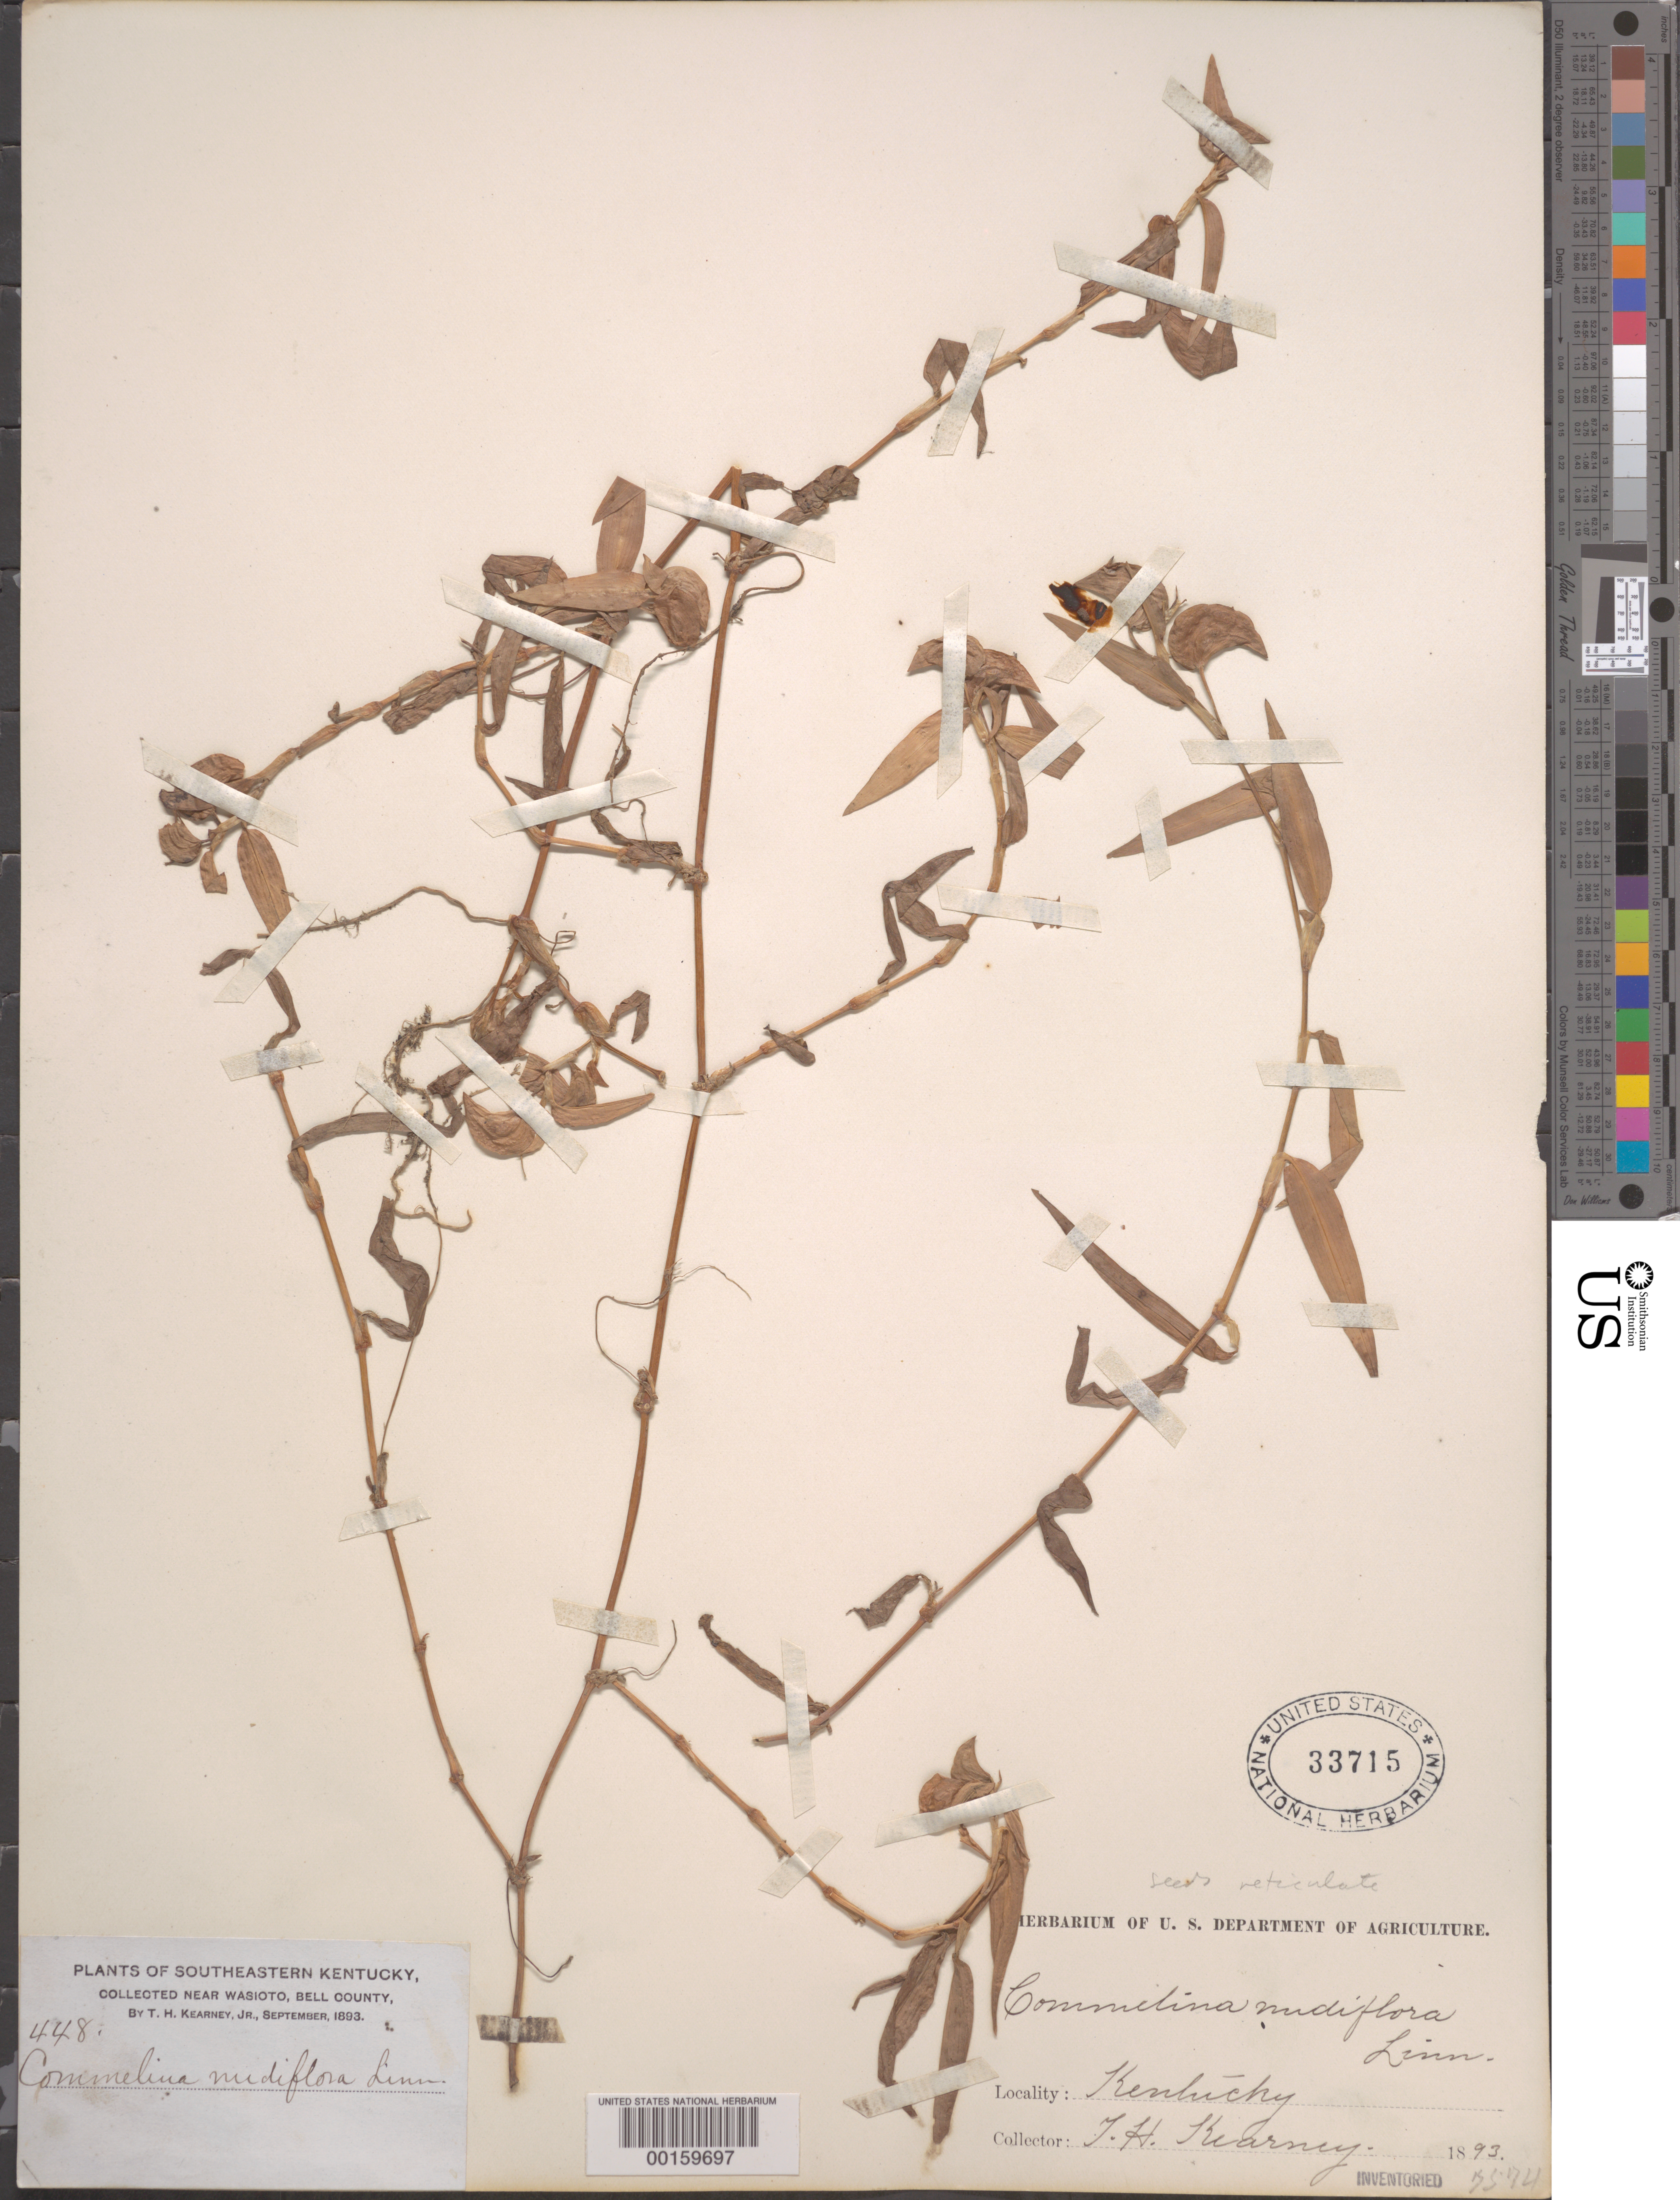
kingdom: Plantae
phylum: Tracheophyta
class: Liliopsida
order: Commelinales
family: Commelinaceae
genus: Commelina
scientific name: Commelina diffusa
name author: Burm. f.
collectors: T. H. Kearney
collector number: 448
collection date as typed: Sep 1893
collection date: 1893-09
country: United States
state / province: Kentucky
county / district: Bell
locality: Wasioto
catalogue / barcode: US 33715